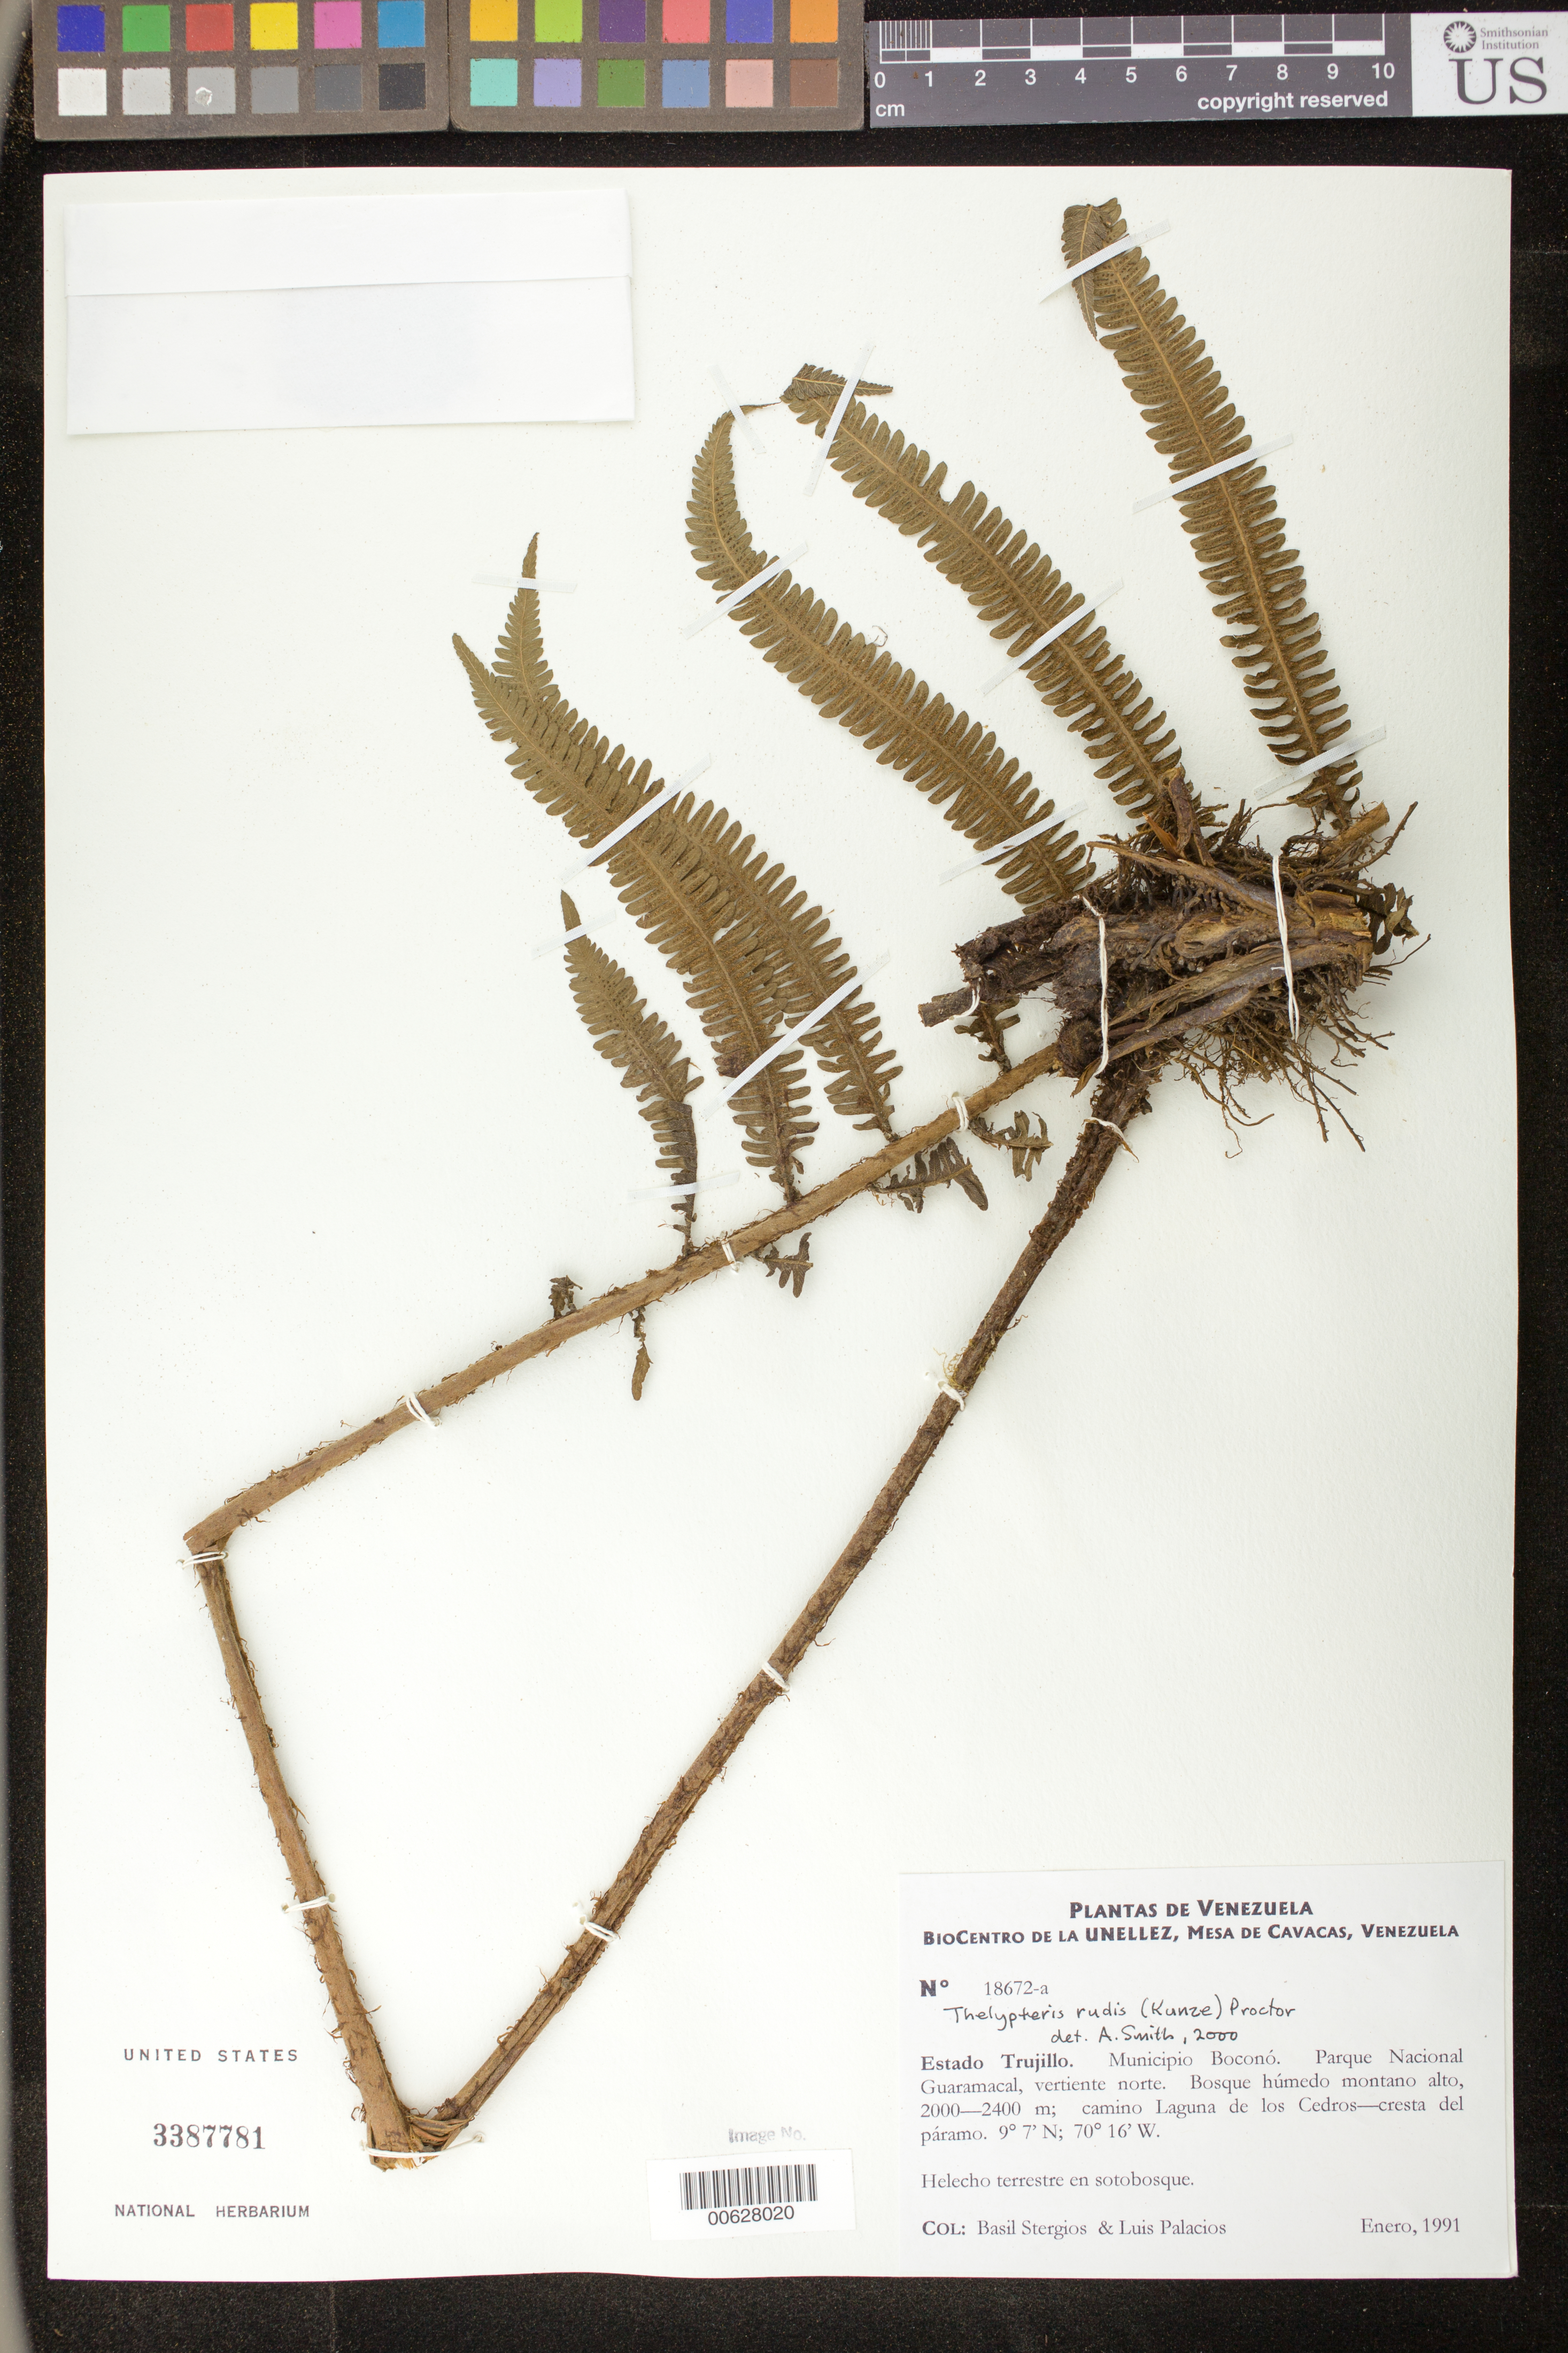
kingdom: Plantae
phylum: Tracheophyta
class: Polypodiopsida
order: Polypodiales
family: Thelypteridaceae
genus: Thelypteris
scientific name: Thelypteris rudis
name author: (Kuntze) Proctor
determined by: Smith, Alan R., (UC)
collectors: B. G. Stergios & L. Palacios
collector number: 18672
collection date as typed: Jan 1991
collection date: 1991-01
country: Venezuela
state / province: Trujillo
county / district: Boconó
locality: Parque Nacional Guaramacal, vertiente N, camino laguna de los Cedros-cresta del páramo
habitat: Bosque húmedo montano alto.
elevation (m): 2000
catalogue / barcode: US 3387781